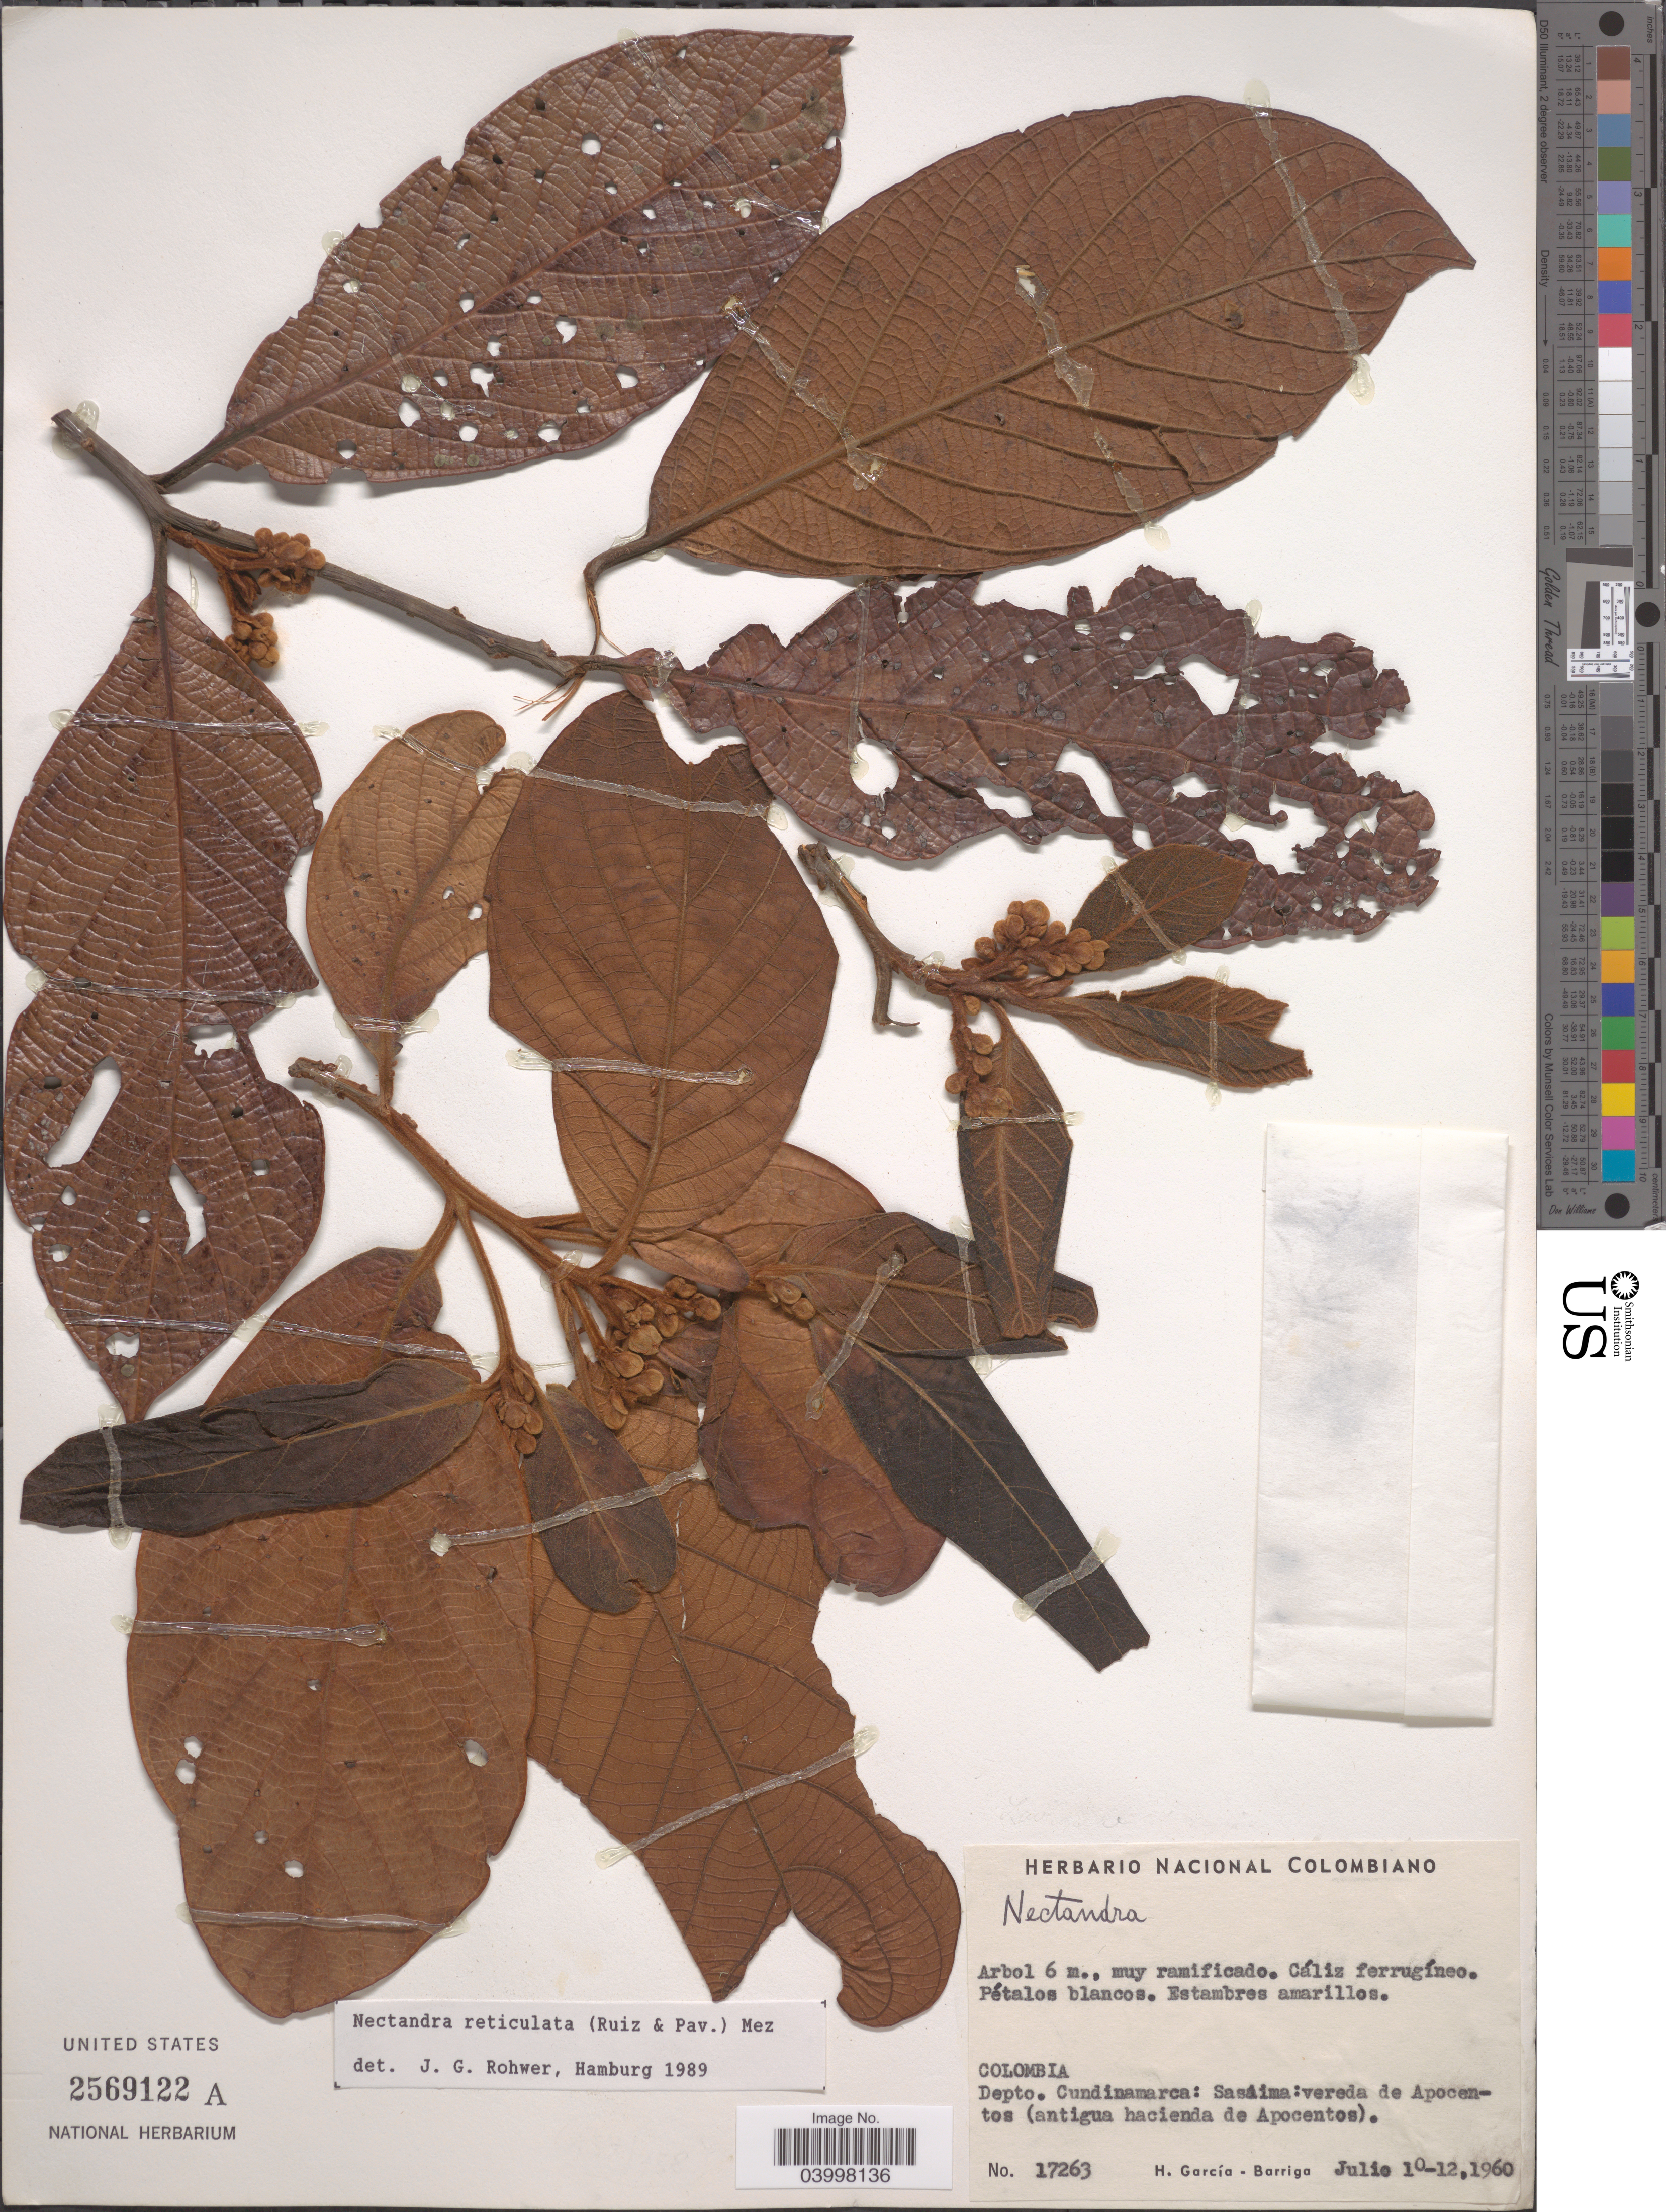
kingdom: Plantae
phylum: Tracheophyta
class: Magnoliopsida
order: Laurales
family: Lauraceae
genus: Nectandra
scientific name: Nectandra reticulata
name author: (Ruiz & Pav.) Mez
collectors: H. García Barriga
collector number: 17263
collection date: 1960-07-10/1960-07-12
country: Colombia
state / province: Cundinamarca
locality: Depto. Cundinamarca: Sasáima:vereda de Apocentos (antigua hacienda de Apocentos).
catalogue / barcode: US 2569122A